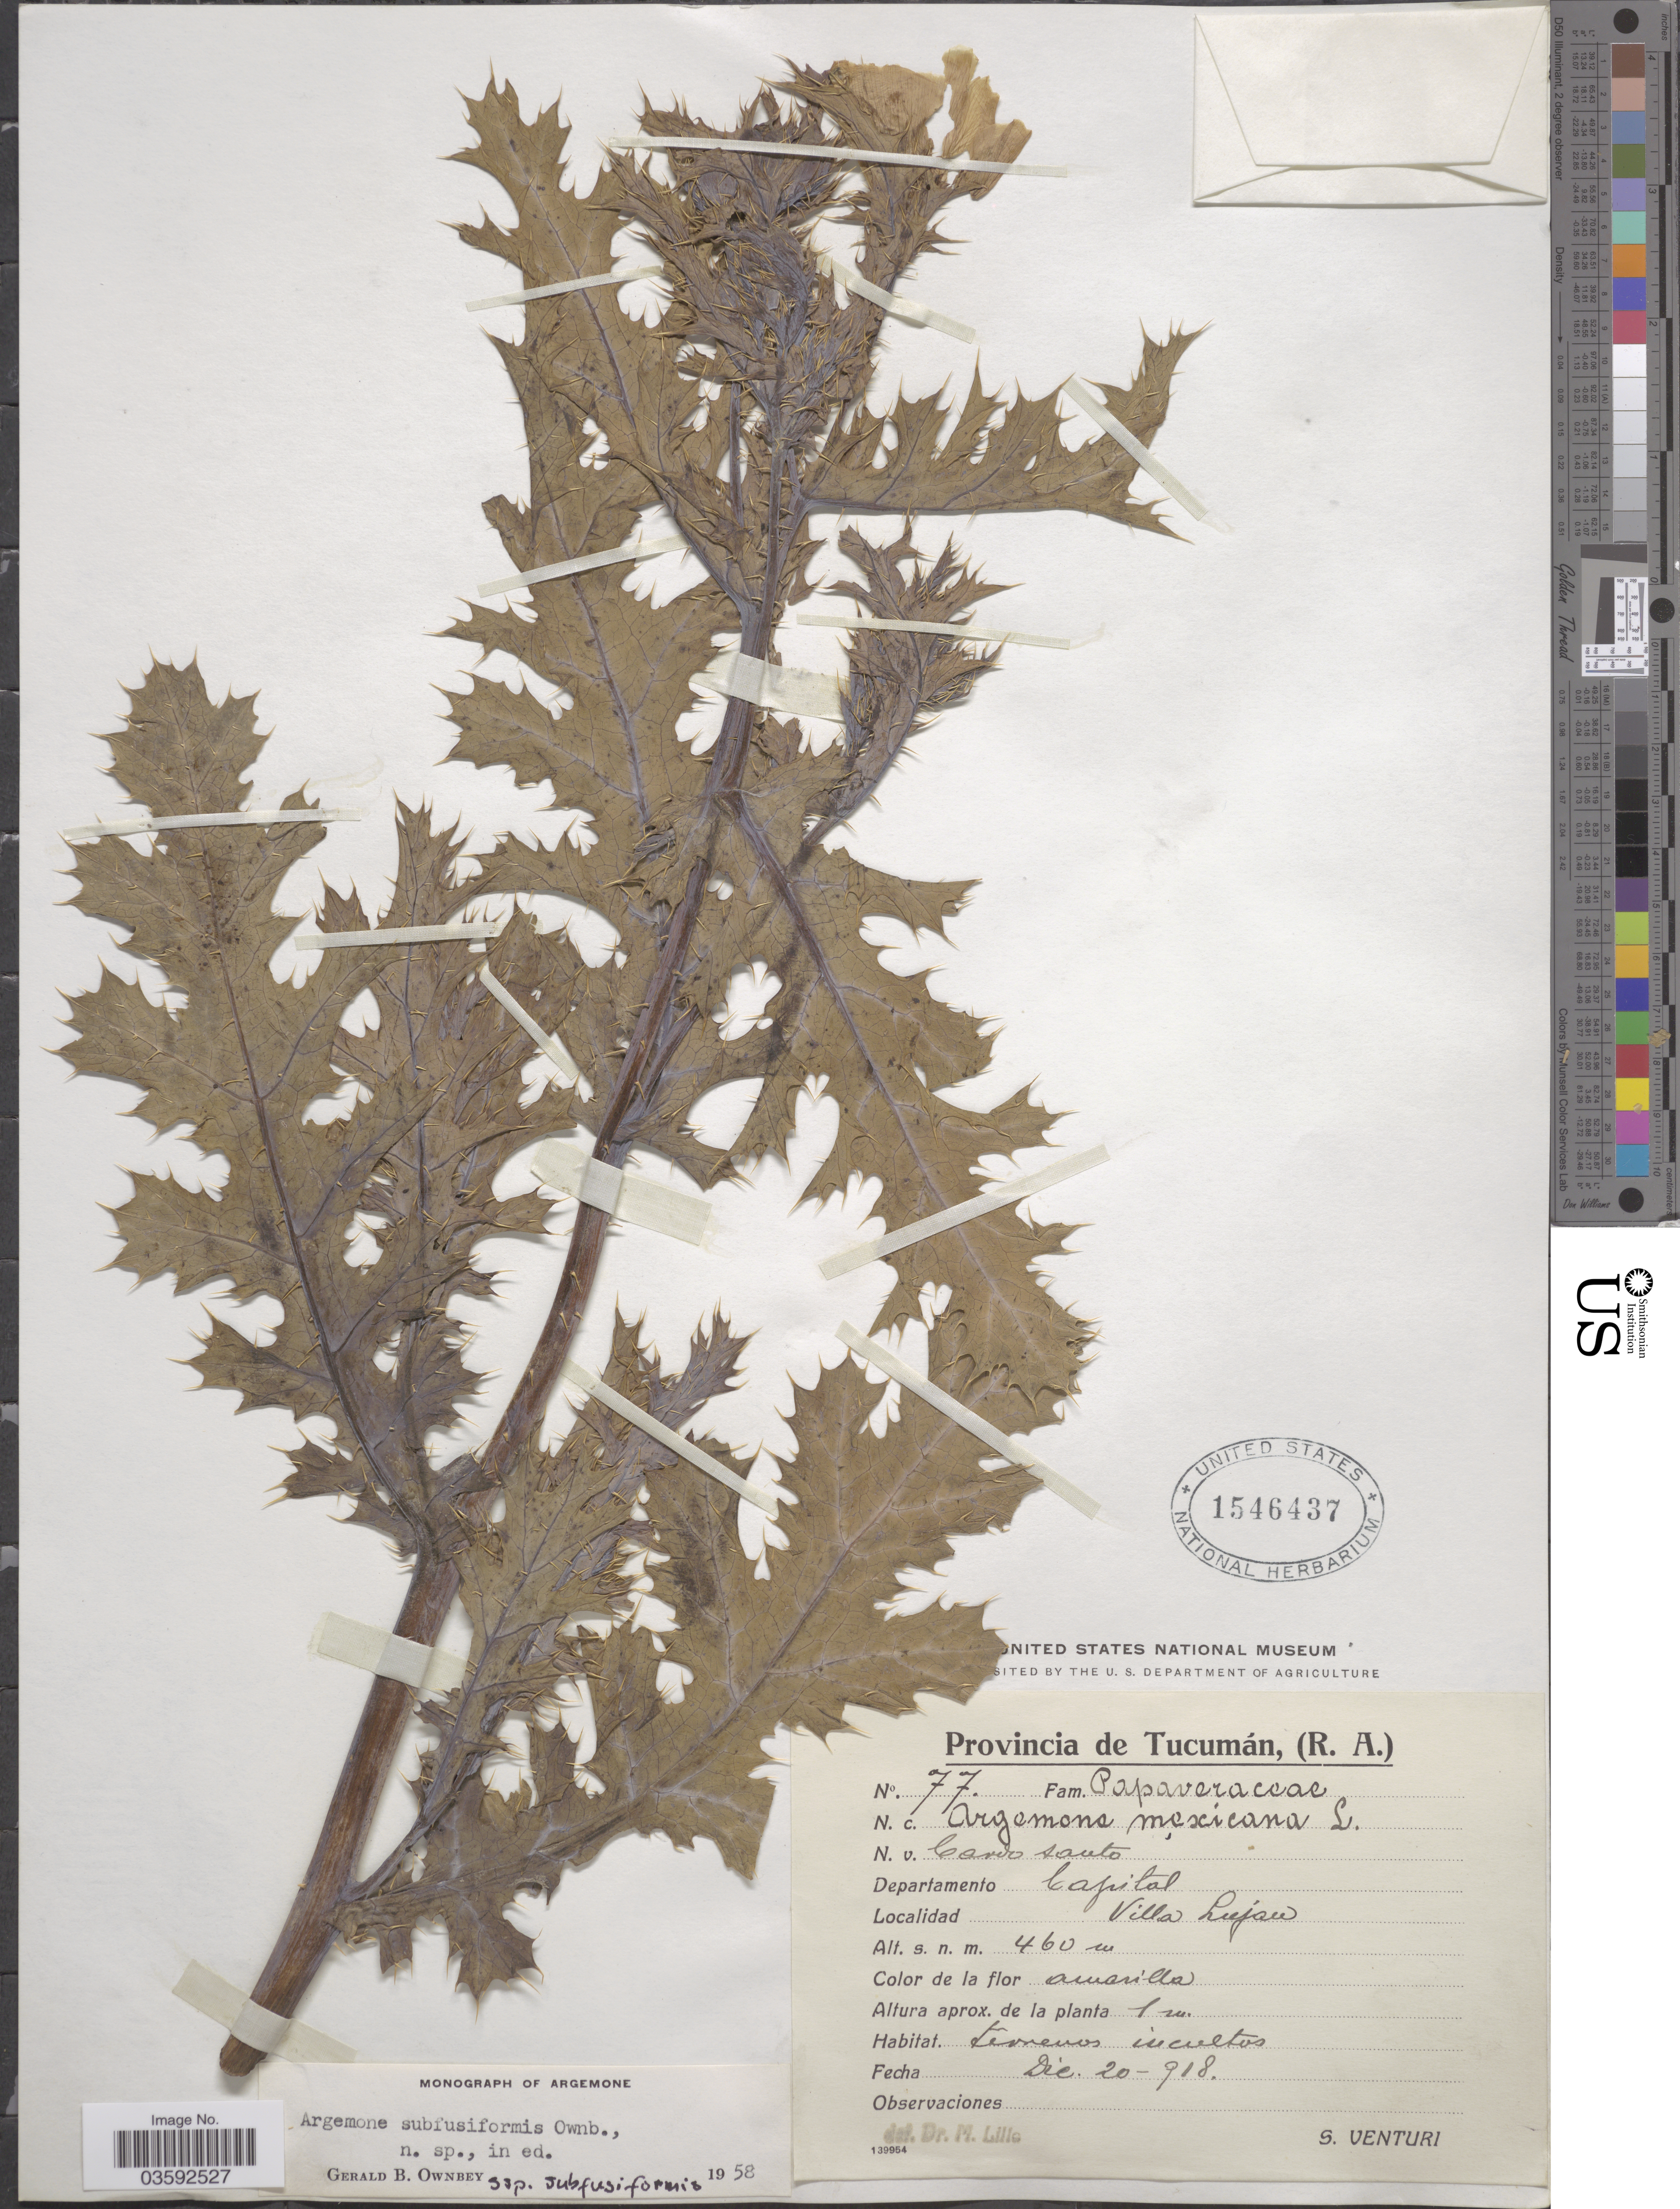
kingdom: Plantae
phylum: Tracheophyta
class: Magnoliopsida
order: Ranunculales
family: Papaveraceae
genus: Argemone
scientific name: Argemone subfusiformis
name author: G.B. Ownbey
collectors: S. Venturi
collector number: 77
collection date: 1918-12-20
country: Argentina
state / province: Tucuman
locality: Departamento Capital. Villa Lujan.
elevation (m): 460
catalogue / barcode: US 1546437